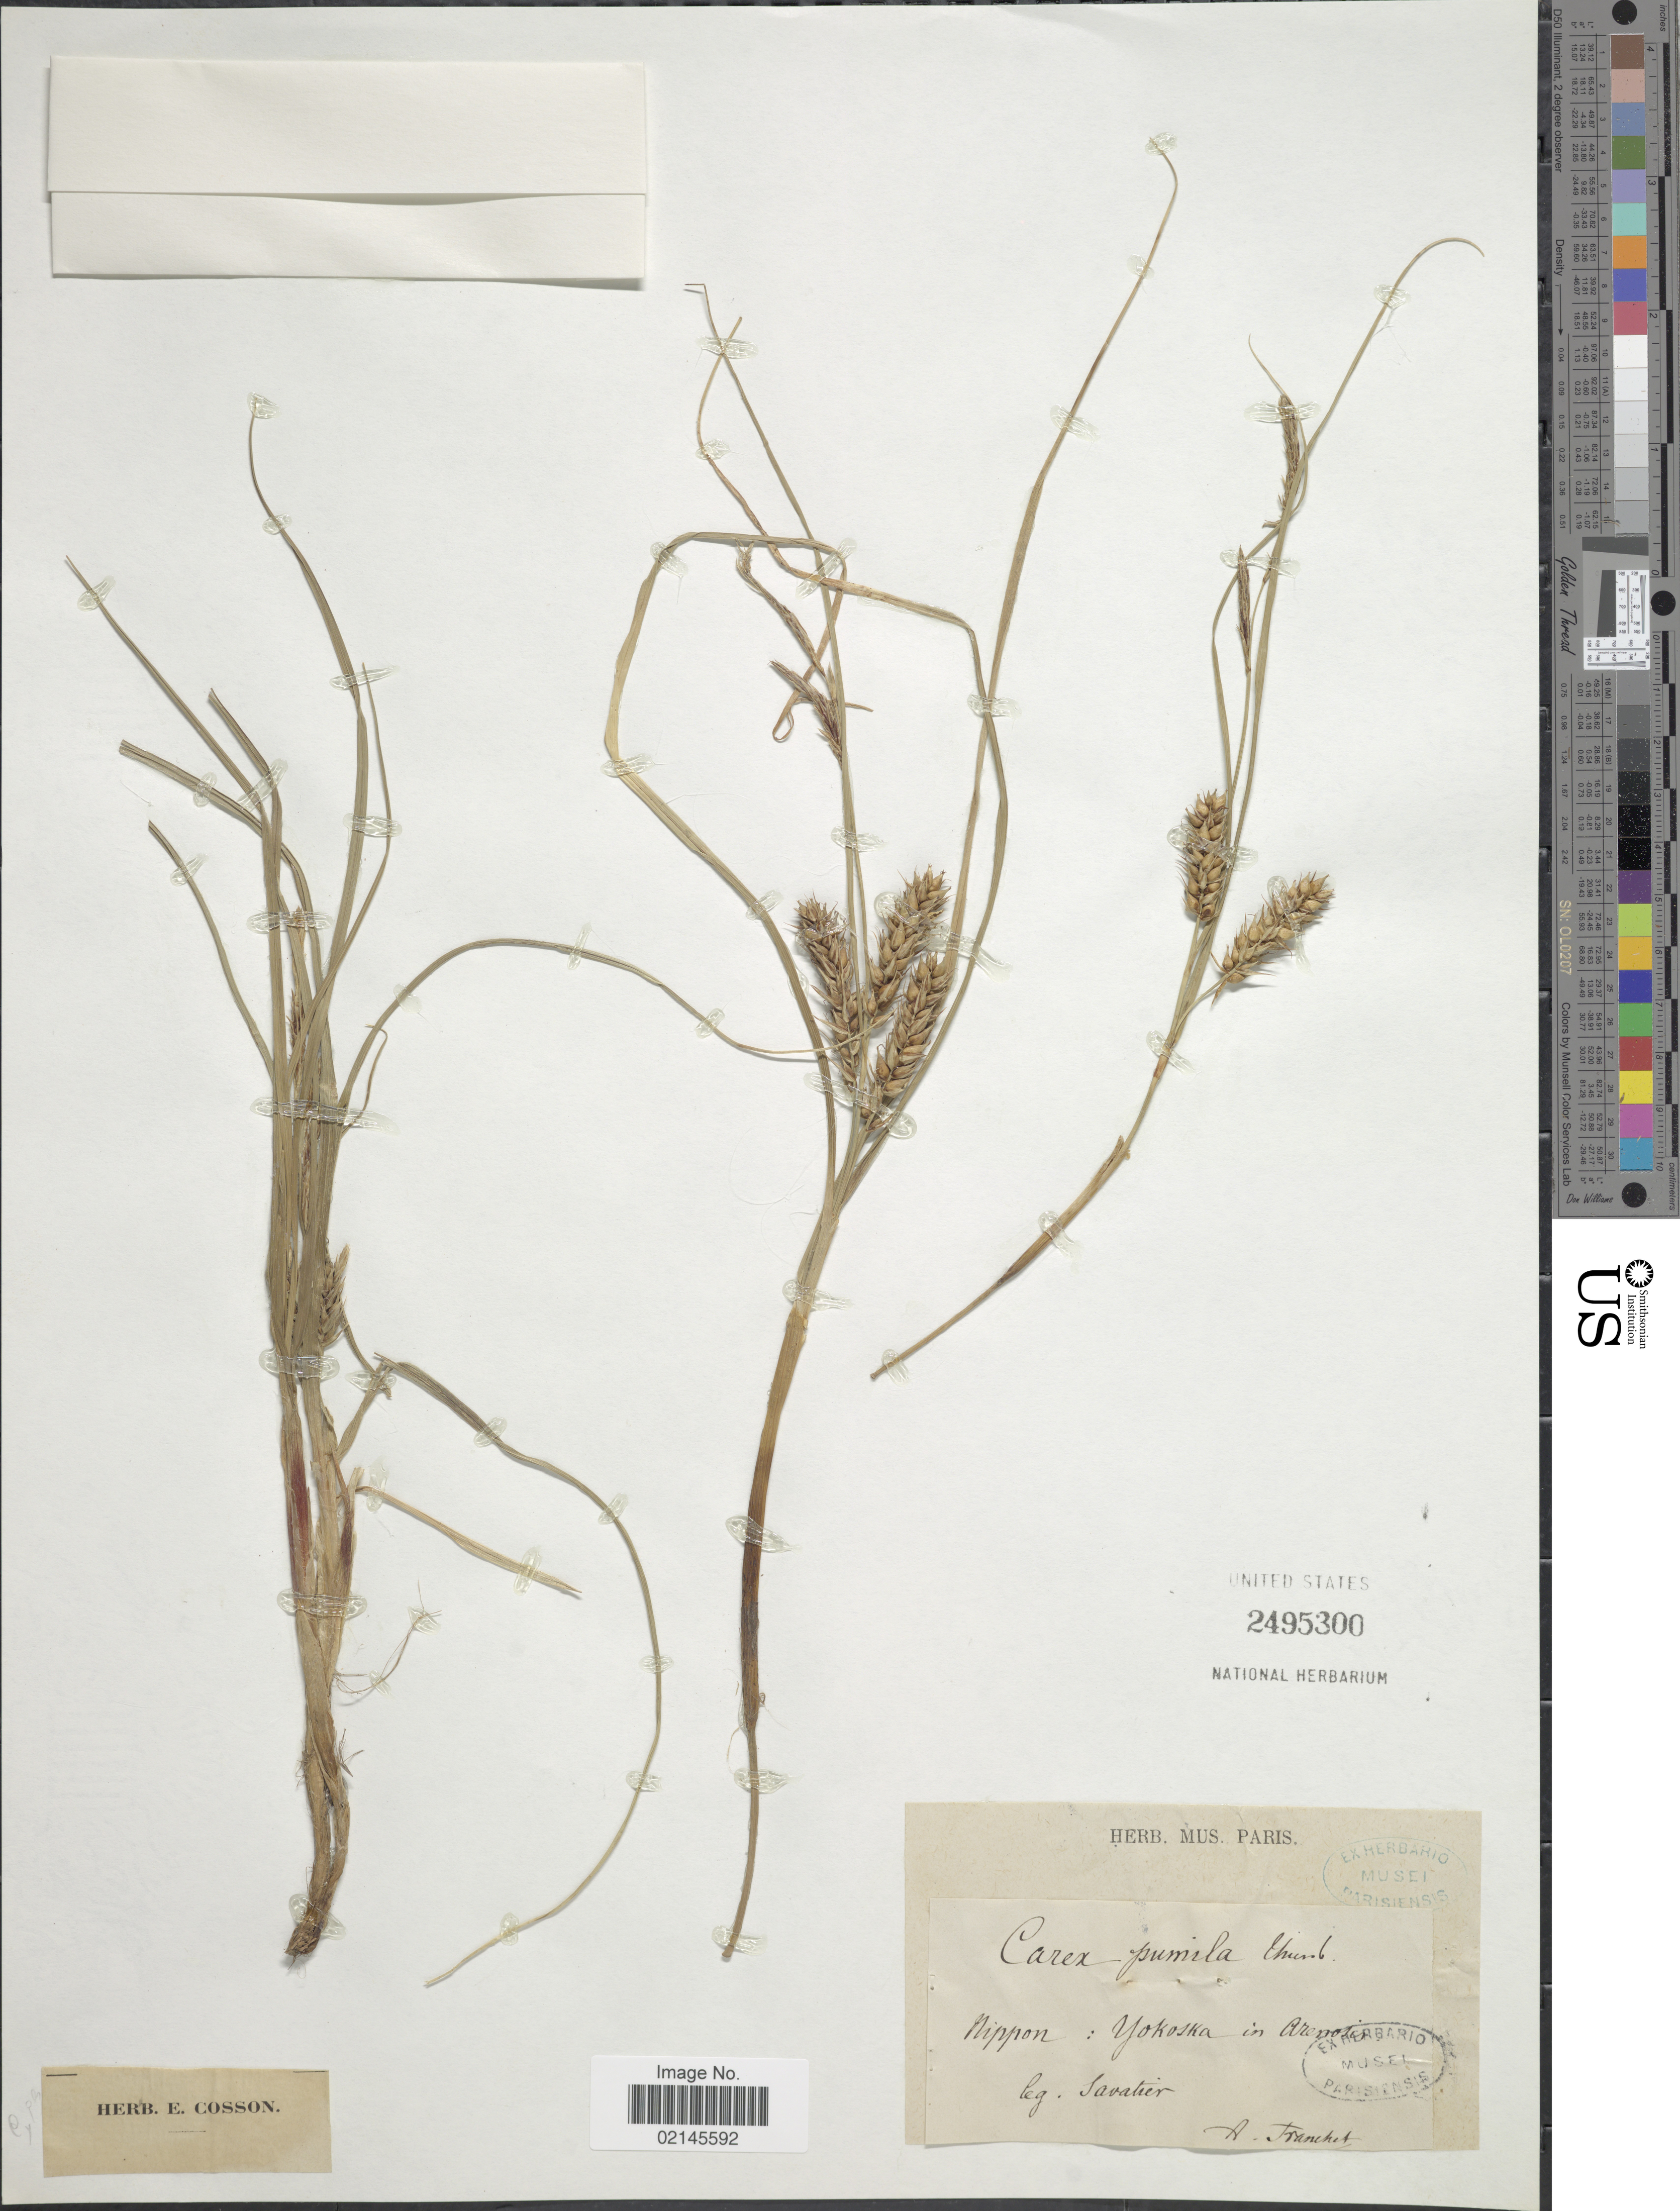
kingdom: Plantae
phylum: Tracheophyta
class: Liliopsida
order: Poales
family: Cyperaceae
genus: Carex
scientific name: Carex pumila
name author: Thunb.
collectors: Savatier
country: Japan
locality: Nippon, Yokoska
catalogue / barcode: US 2495300